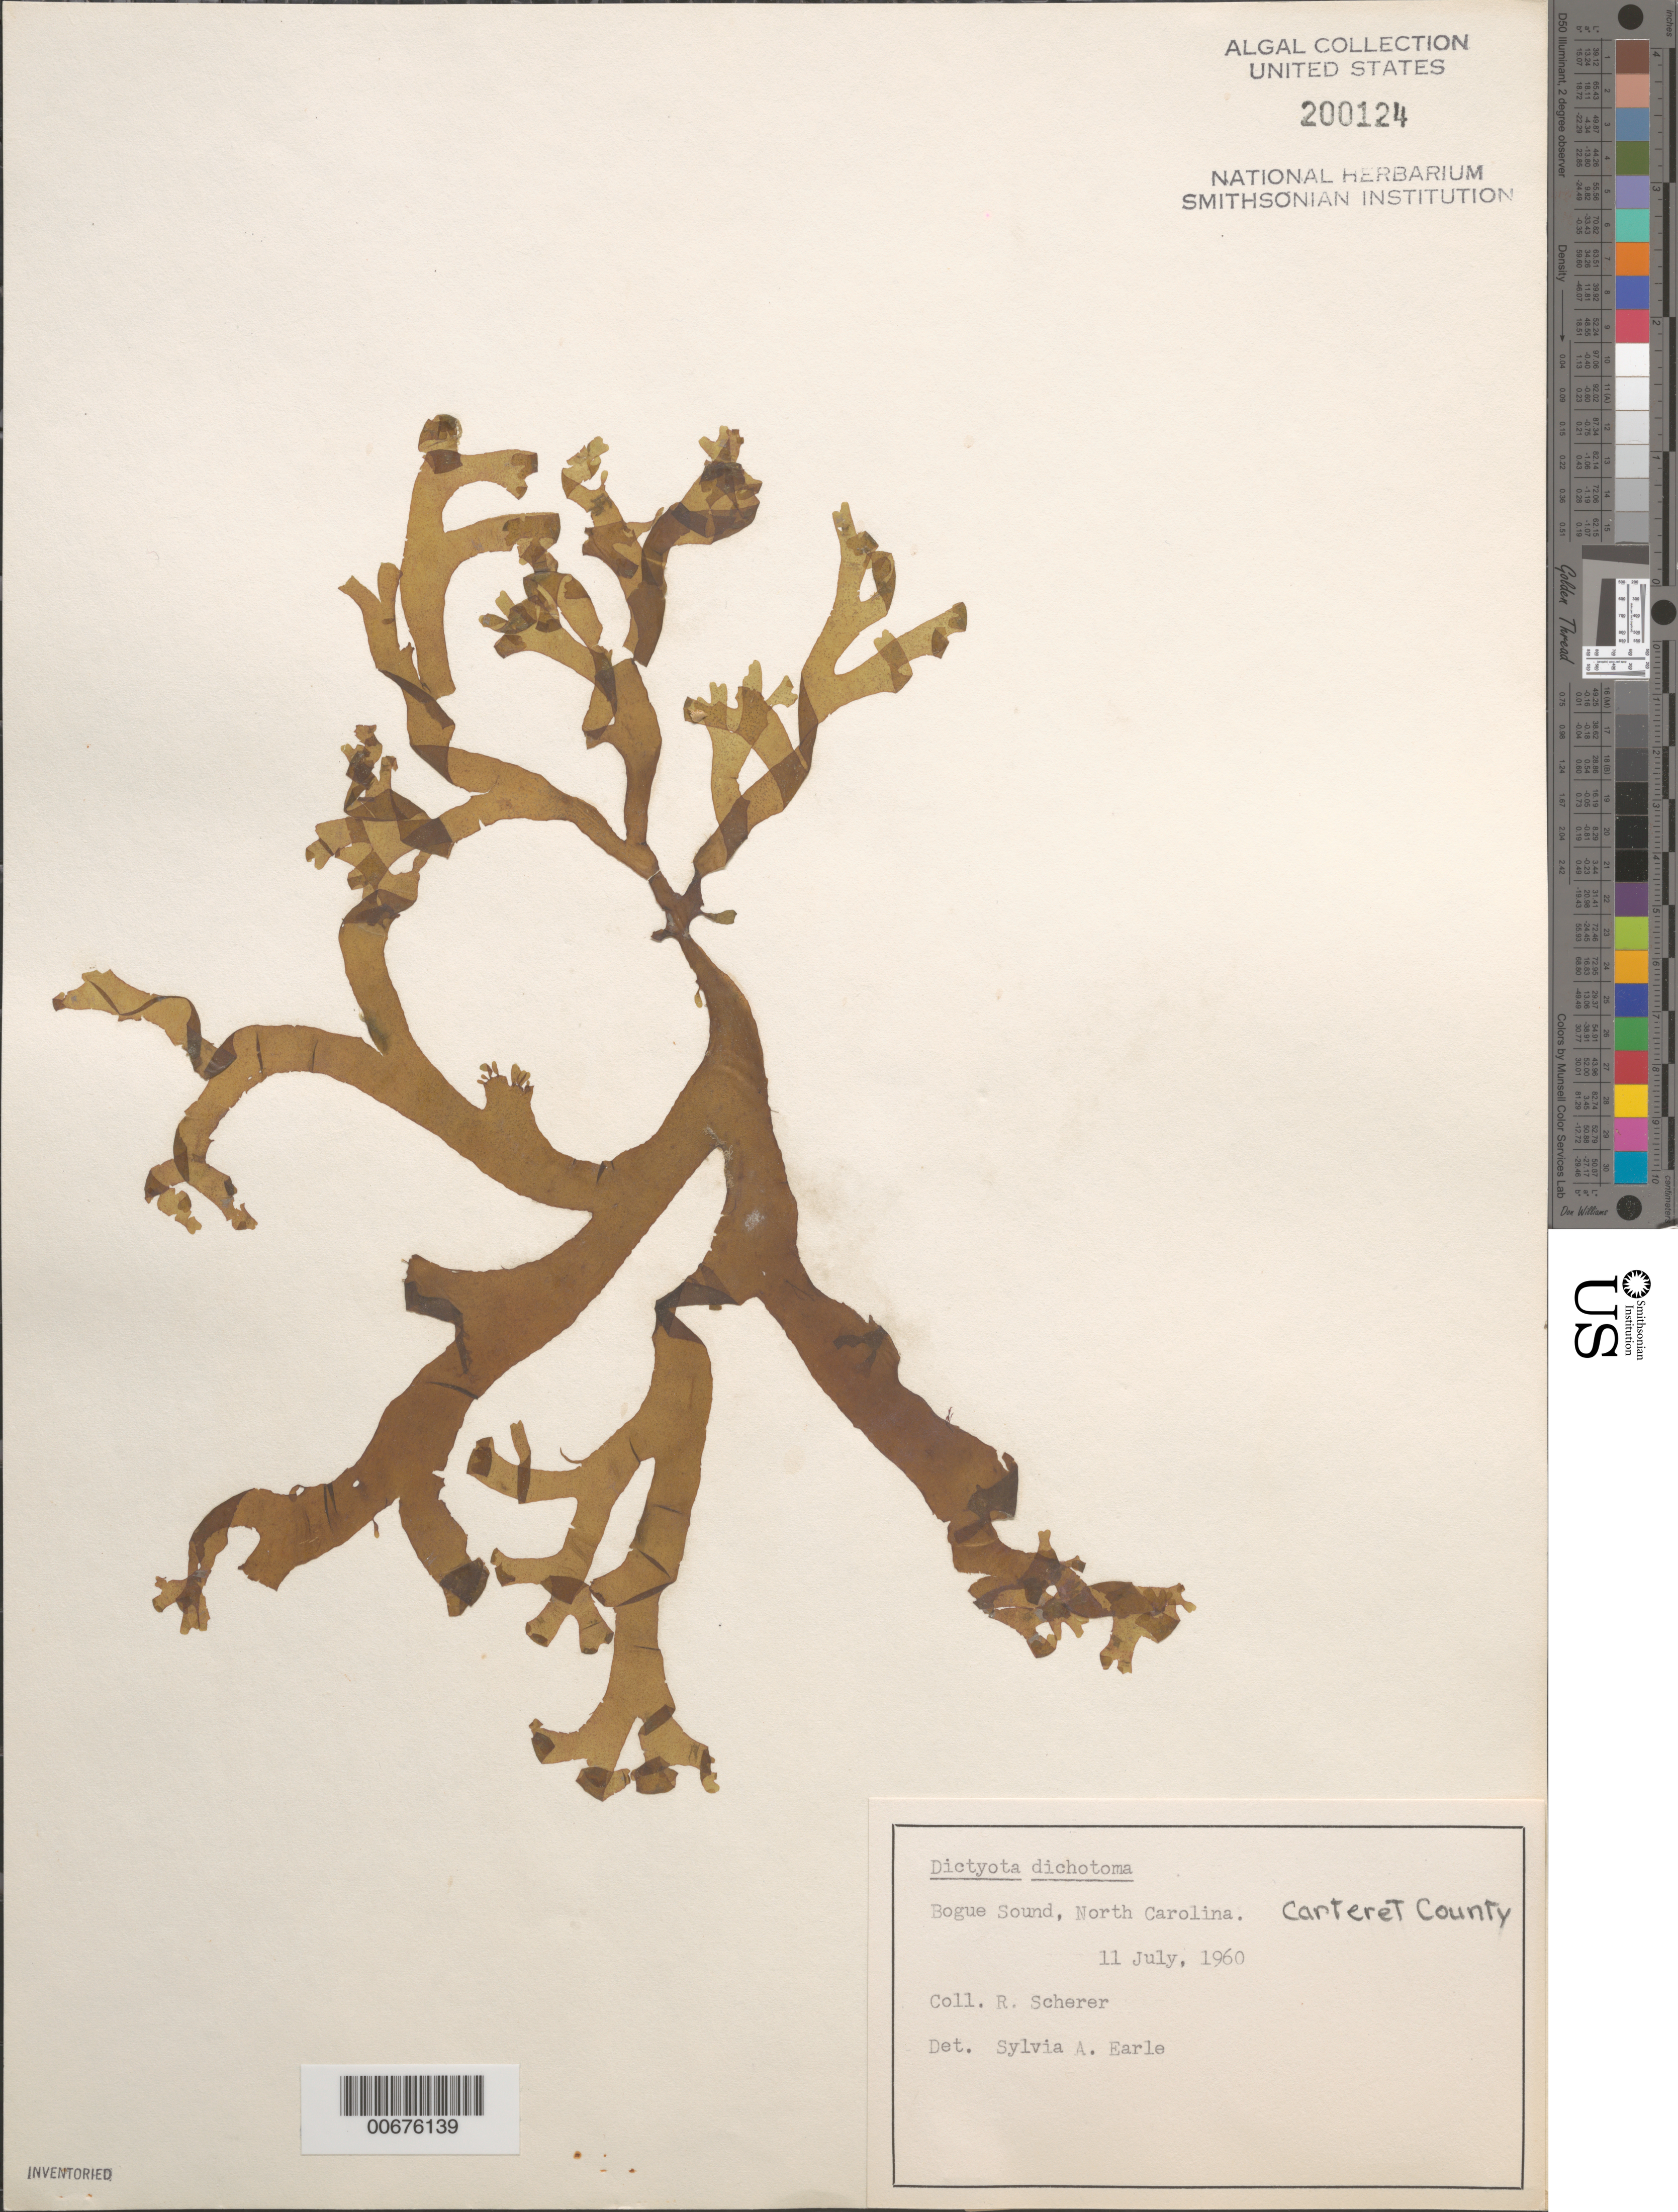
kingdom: Chromista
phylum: Ochrophyta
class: Phaeophyceae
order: Dictyotales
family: Dictyotaceae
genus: Dictyota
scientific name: Dictyota dichotoma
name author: (Huds.) J.V.Lamouroux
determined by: Earle, S. A.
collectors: R. Scherer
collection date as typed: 11 Jul 1960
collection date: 1960-07-11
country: United States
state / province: North Carolina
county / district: Carteret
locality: Bogue Sound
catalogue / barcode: US 200124